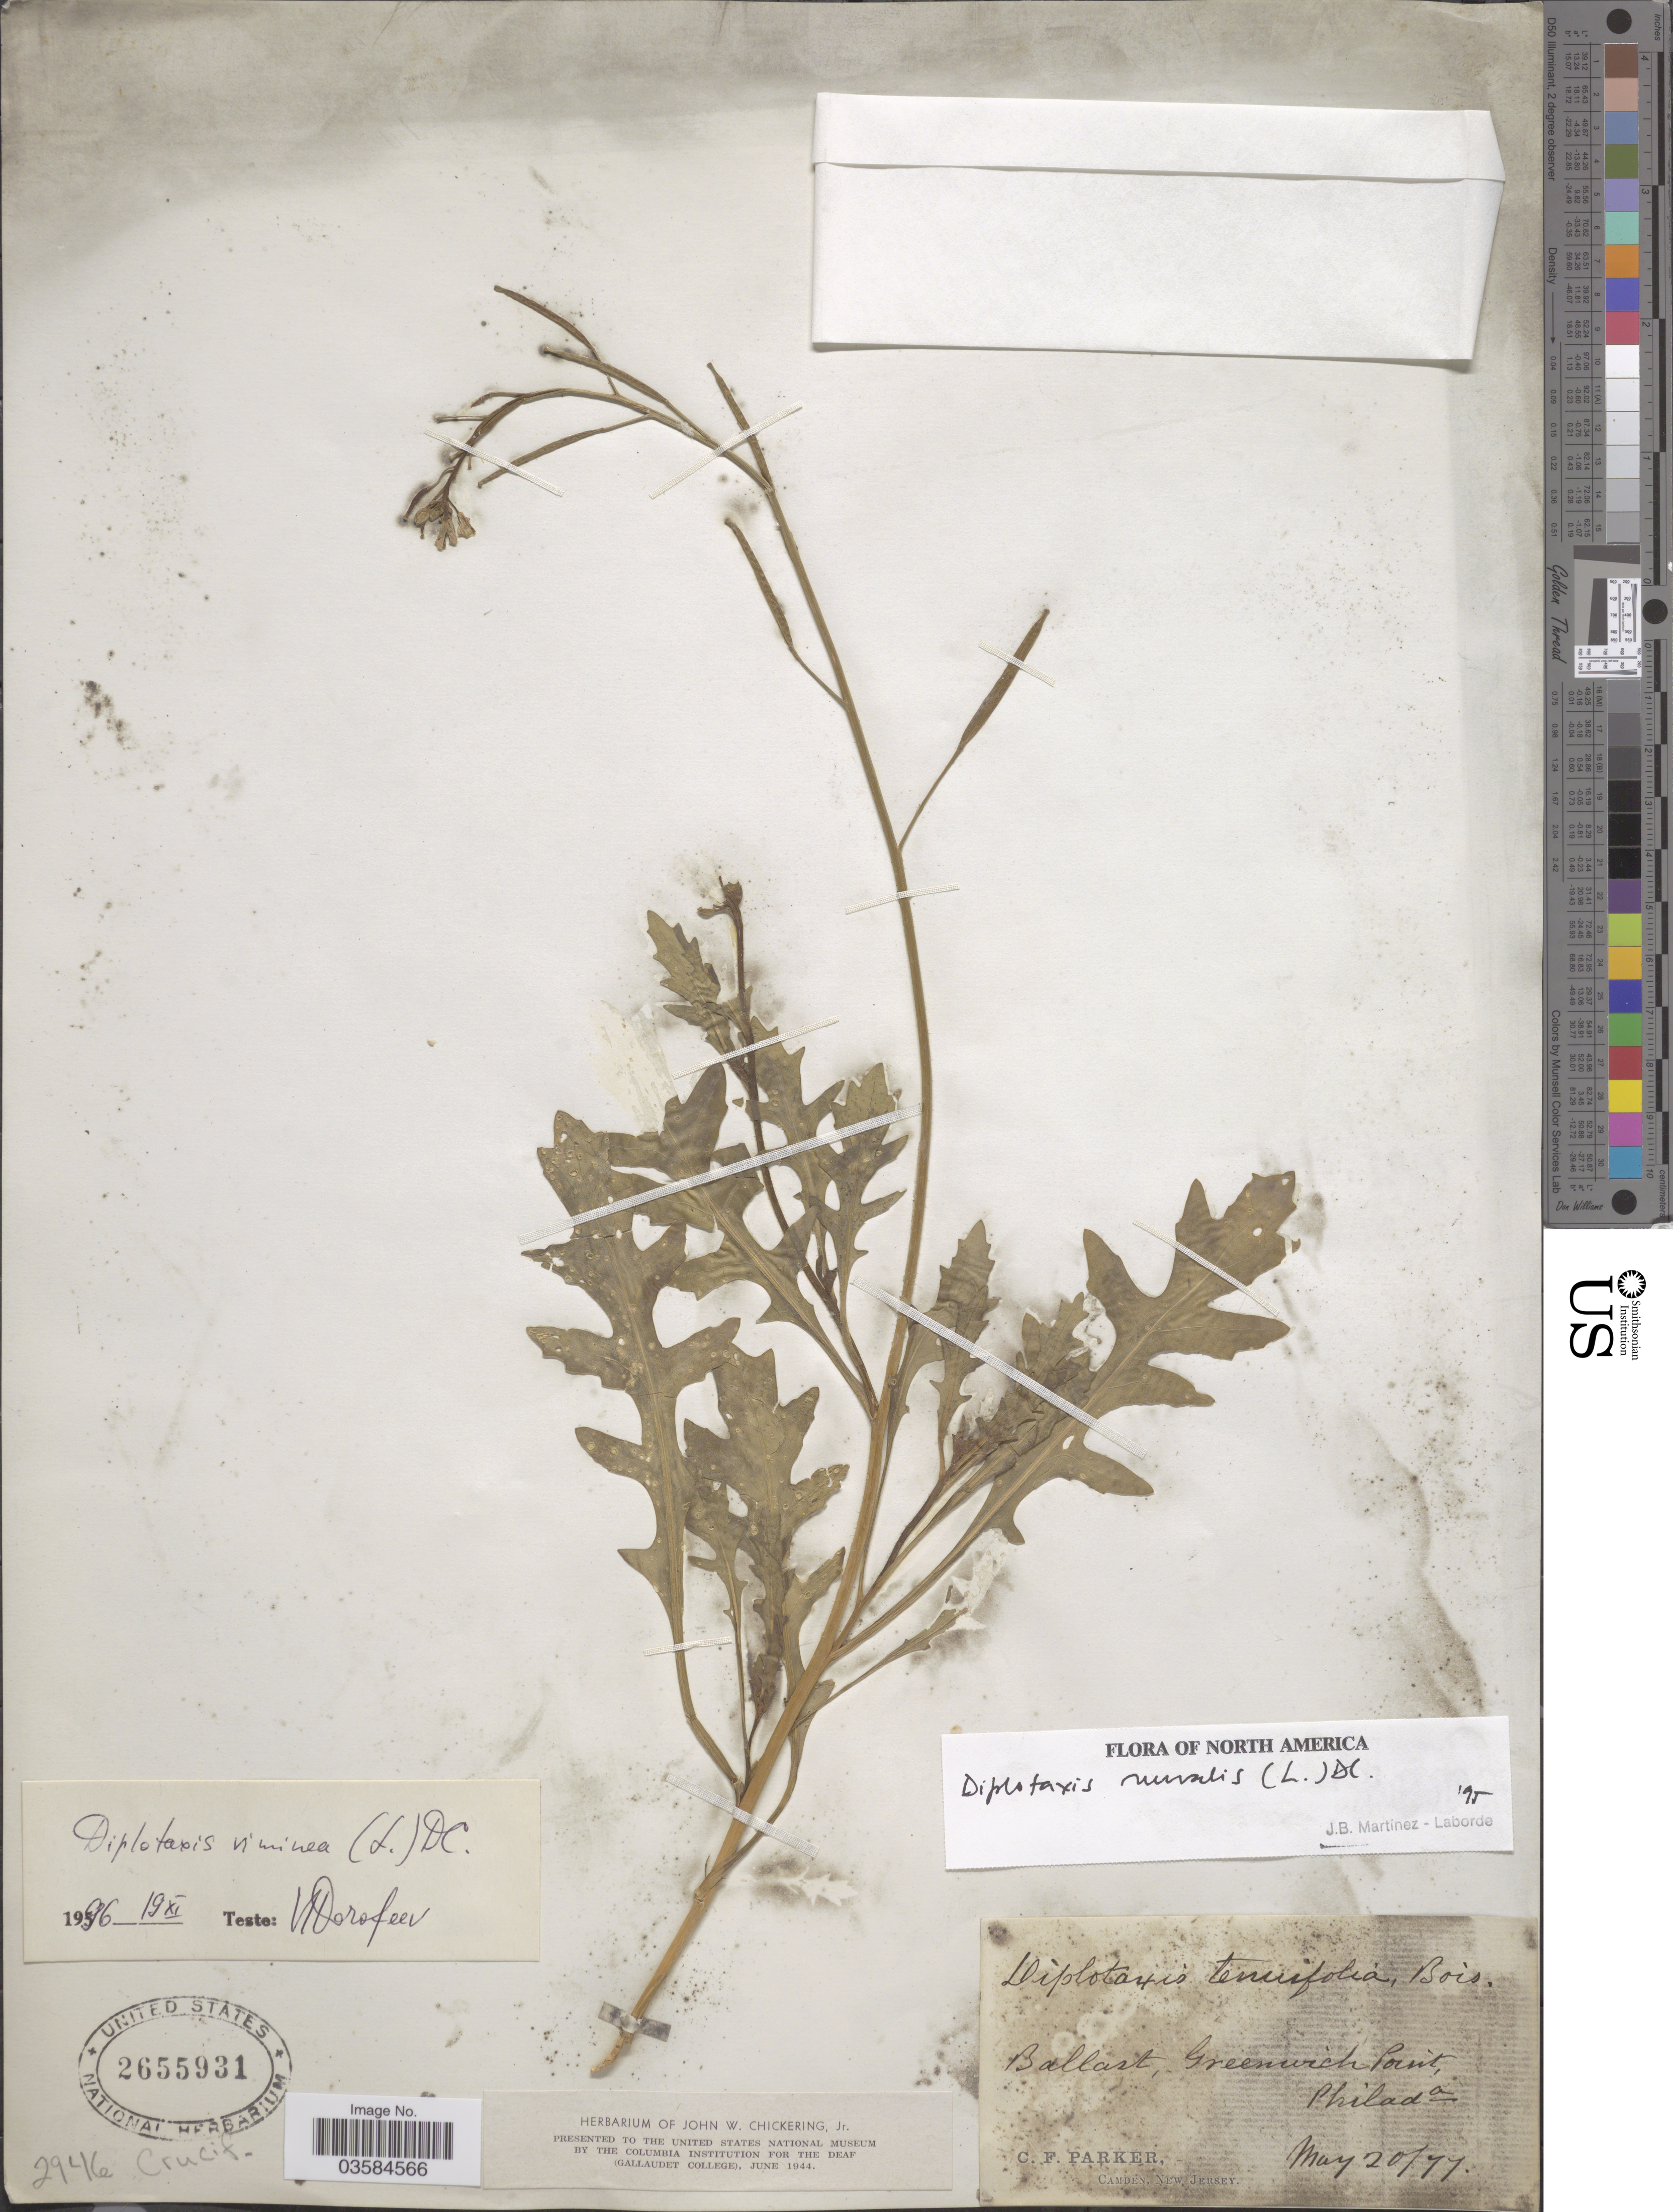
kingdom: Plantae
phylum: Tracheophyta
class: Magnoliopsida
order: Brassicales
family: Brassicaceae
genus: Diplotaxis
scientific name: Diplotaxis muralis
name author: (L.) DC.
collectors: C. F. Parker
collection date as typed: Transcribed d/m/y: 20/5/77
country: United States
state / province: New Jersey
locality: Ballast, Greenwich Point, Philada.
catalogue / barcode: US 2655931